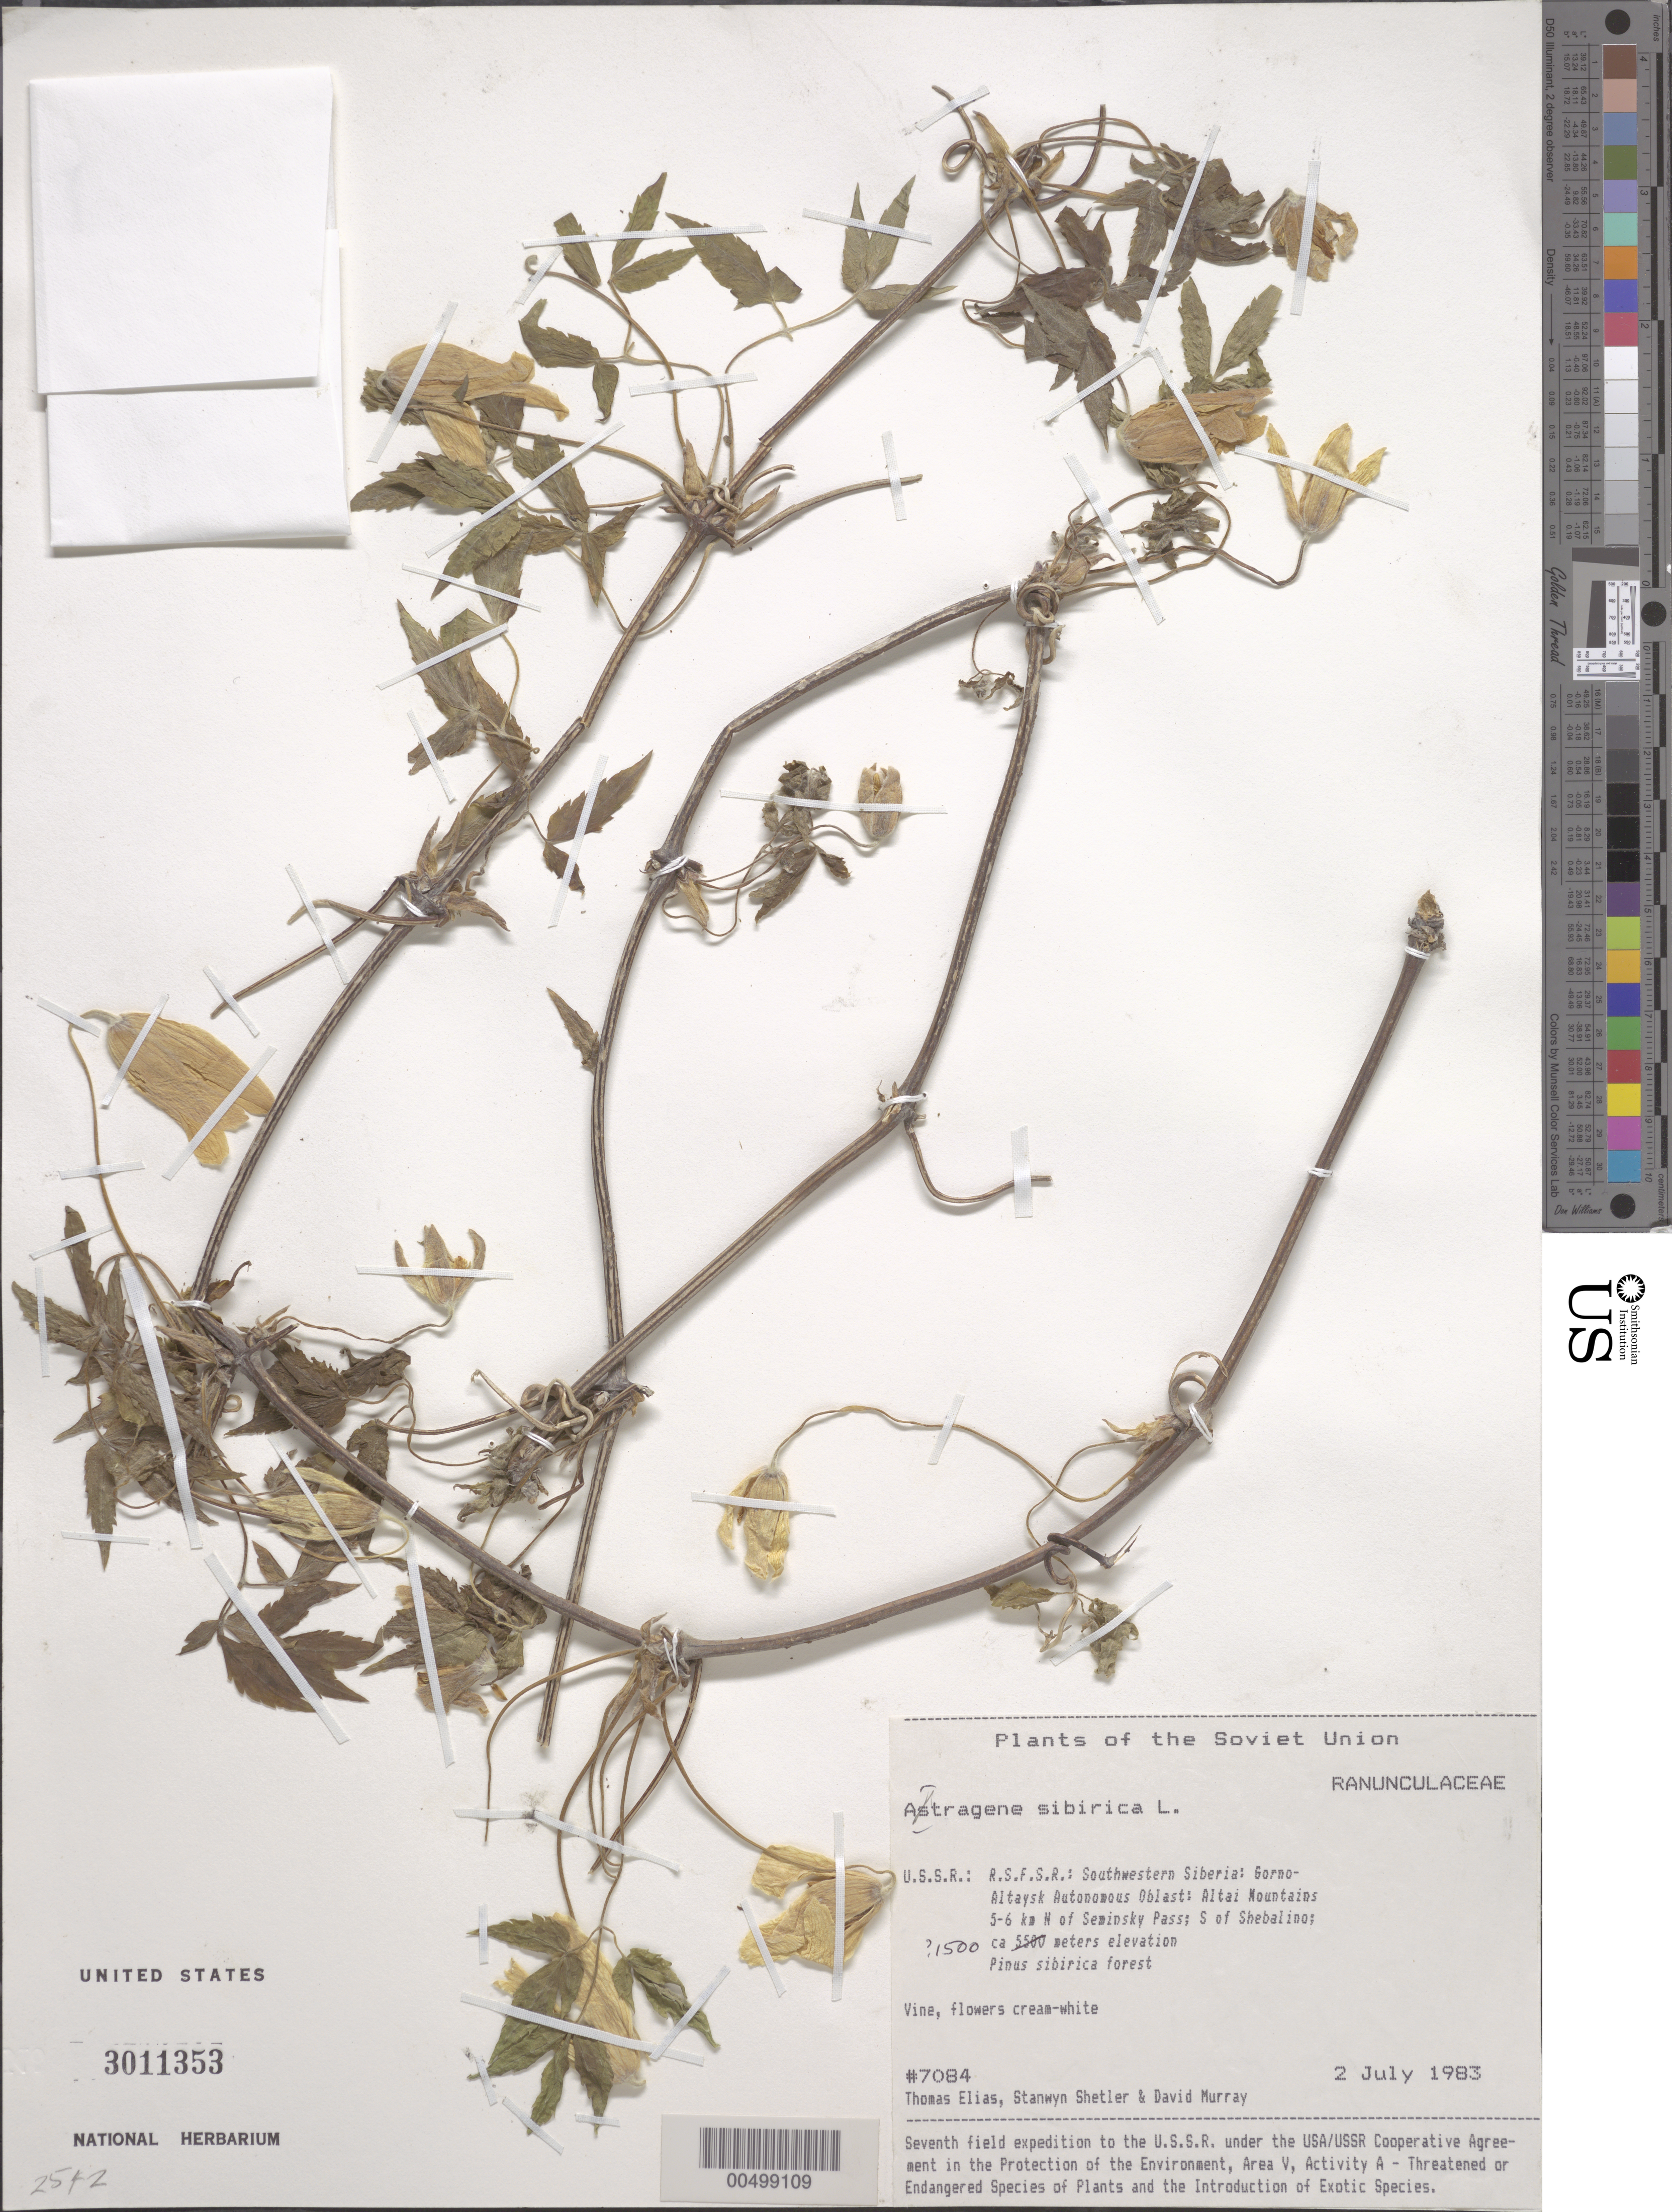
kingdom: Plantae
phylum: Tracheophyta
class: Magnoliopsida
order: Ranunculales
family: Ranunculaceae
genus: Clematis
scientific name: Clematis alpina subsp. sibirica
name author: (L.) Kuntze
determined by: Strong, M. T., (US), Smithsonian Institution - National Museum of Natural History (UNITED STATES)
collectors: T. Elias, S. Shetler & D. F. Murray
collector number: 7084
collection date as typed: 02 Jul 1983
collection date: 1983-07-02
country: Russian Federation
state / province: Altai Republic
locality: Altai Mountains, 5-6 km N of Seminsky Pass, S of Shebalino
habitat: Pinus sibirica forest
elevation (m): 1676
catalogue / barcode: US 3011353